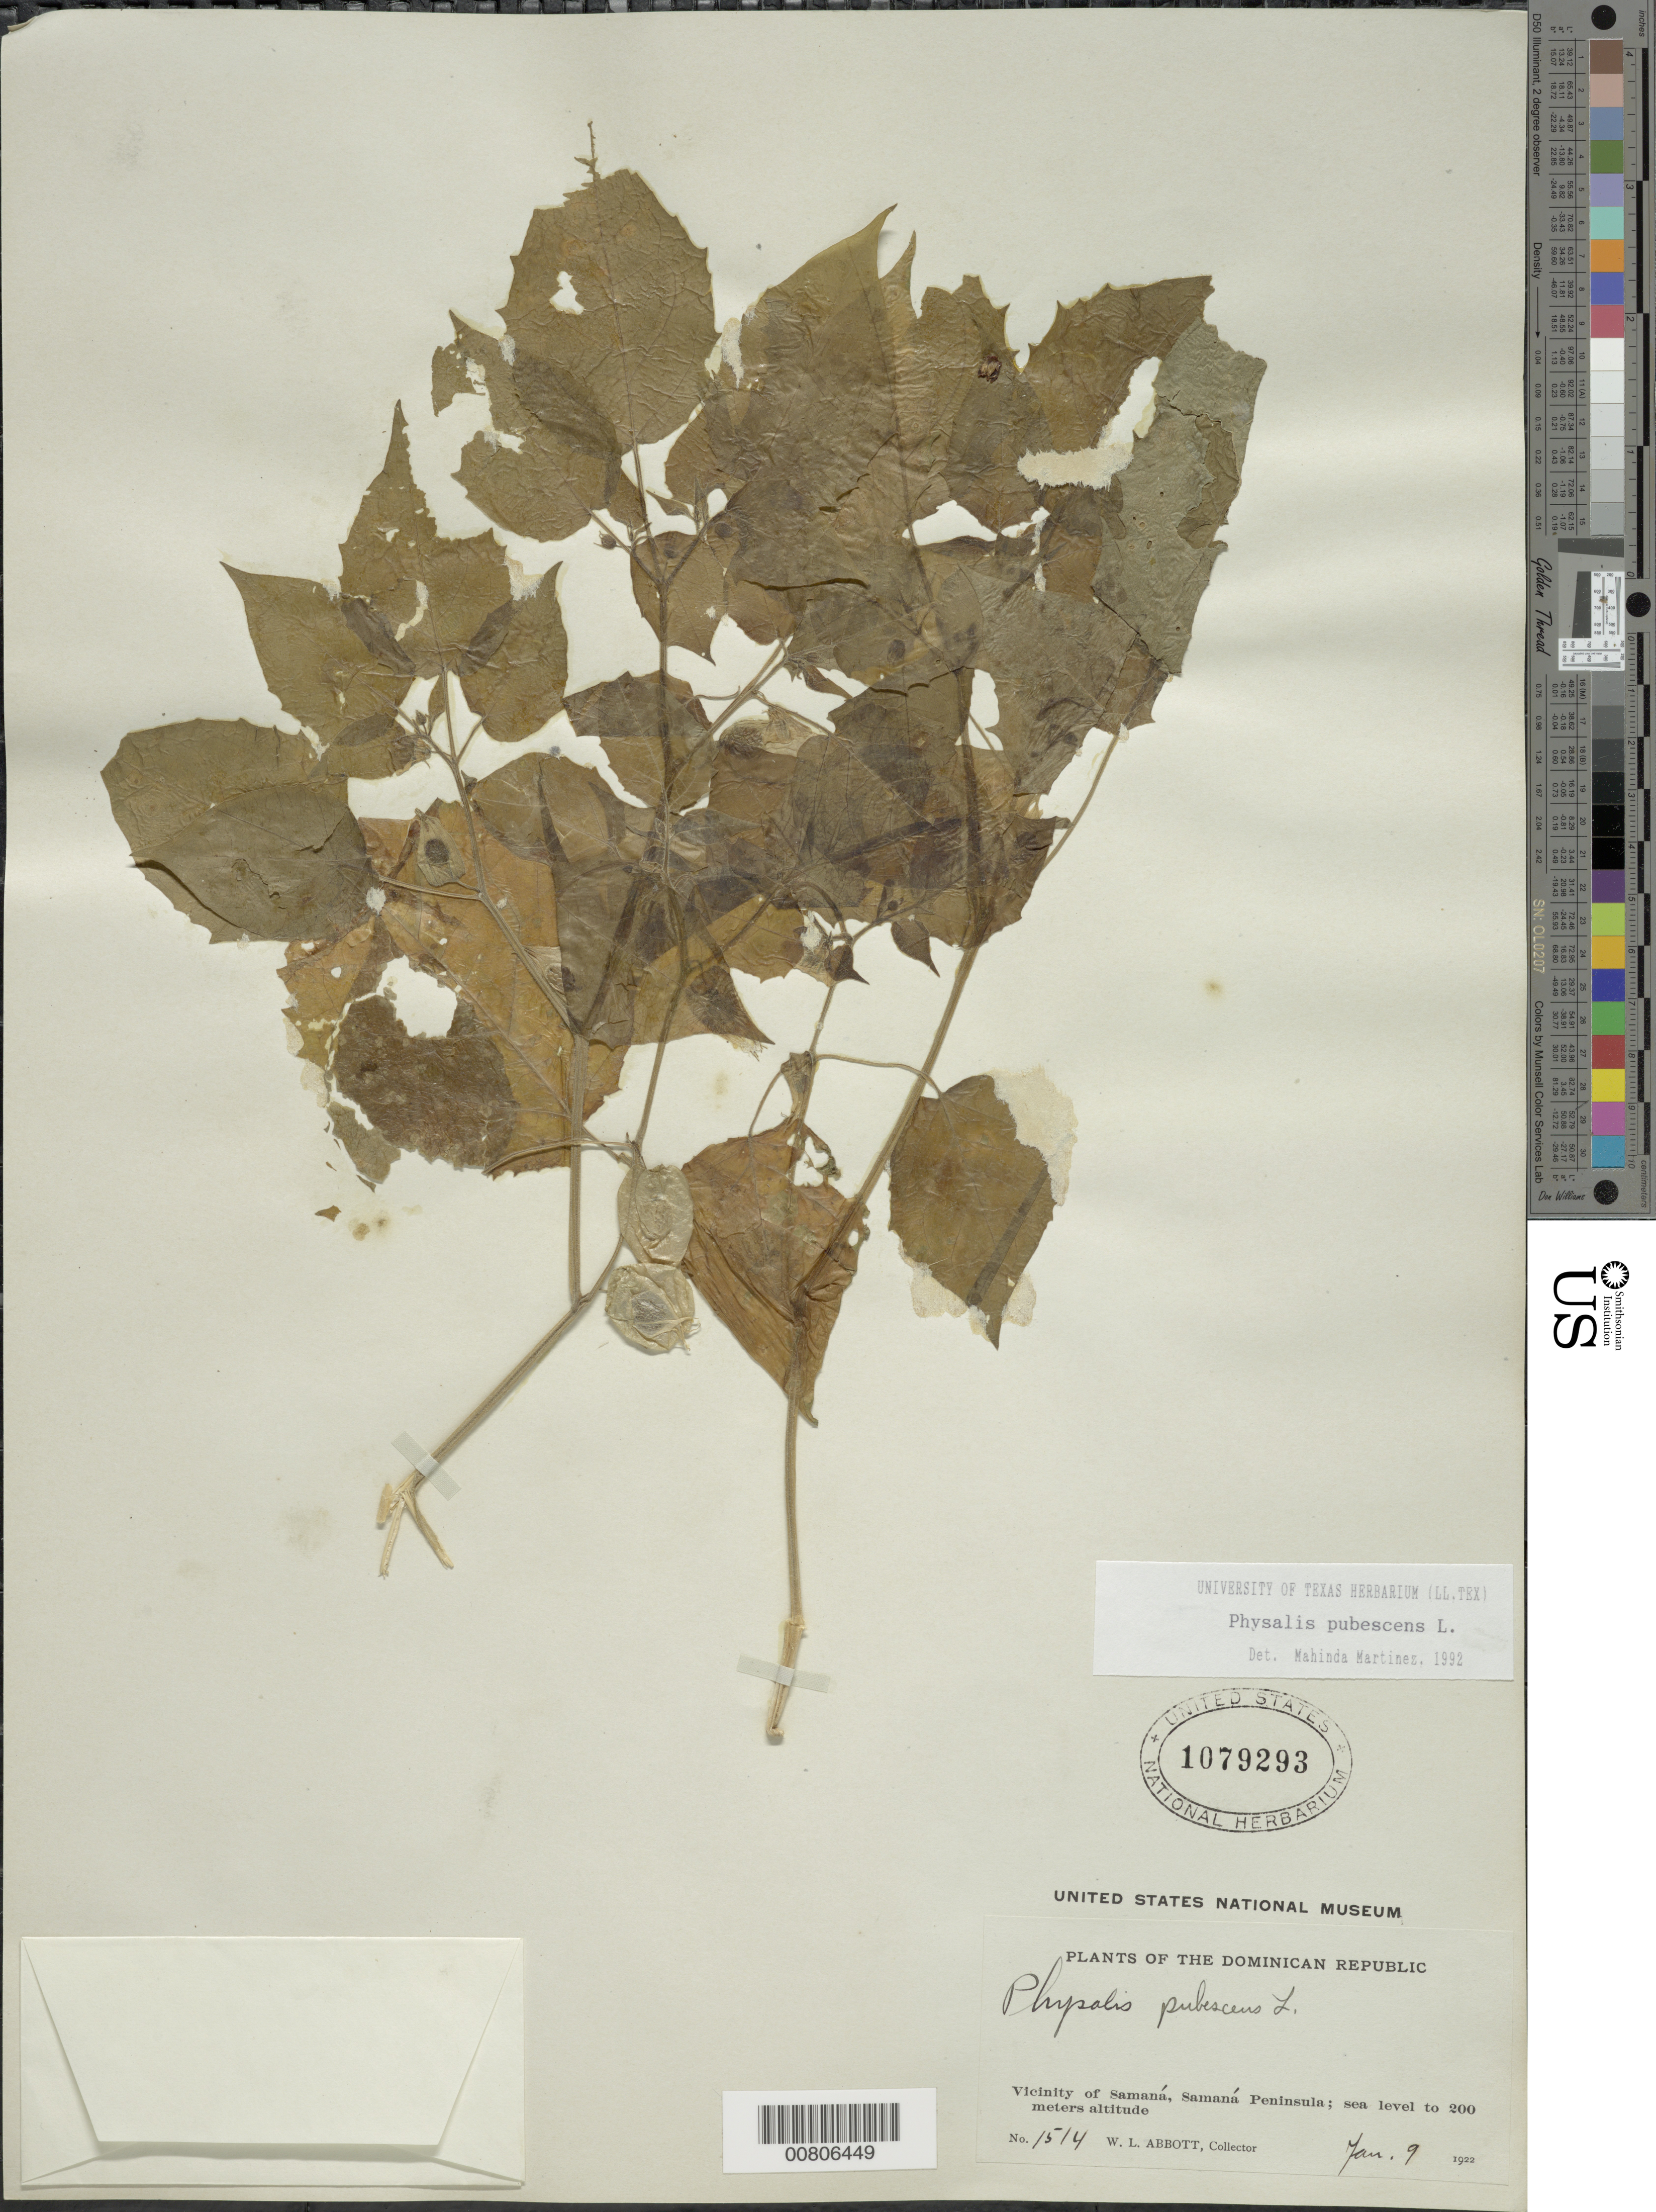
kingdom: Plantae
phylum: Tracheophyta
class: Magnoliopsida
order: Solanales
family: Solanaceae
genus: Physalis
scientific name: Physalis pubescens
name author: L.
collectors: W. L. Abbott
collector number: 1514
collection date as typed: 09 Jan 1922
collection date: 1922-01-09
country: Dominican Republic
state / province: Samana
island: Hispaniola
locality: Vicinity of Samaná, Samaná Peninsula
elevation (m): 0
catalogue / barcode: US 1079293